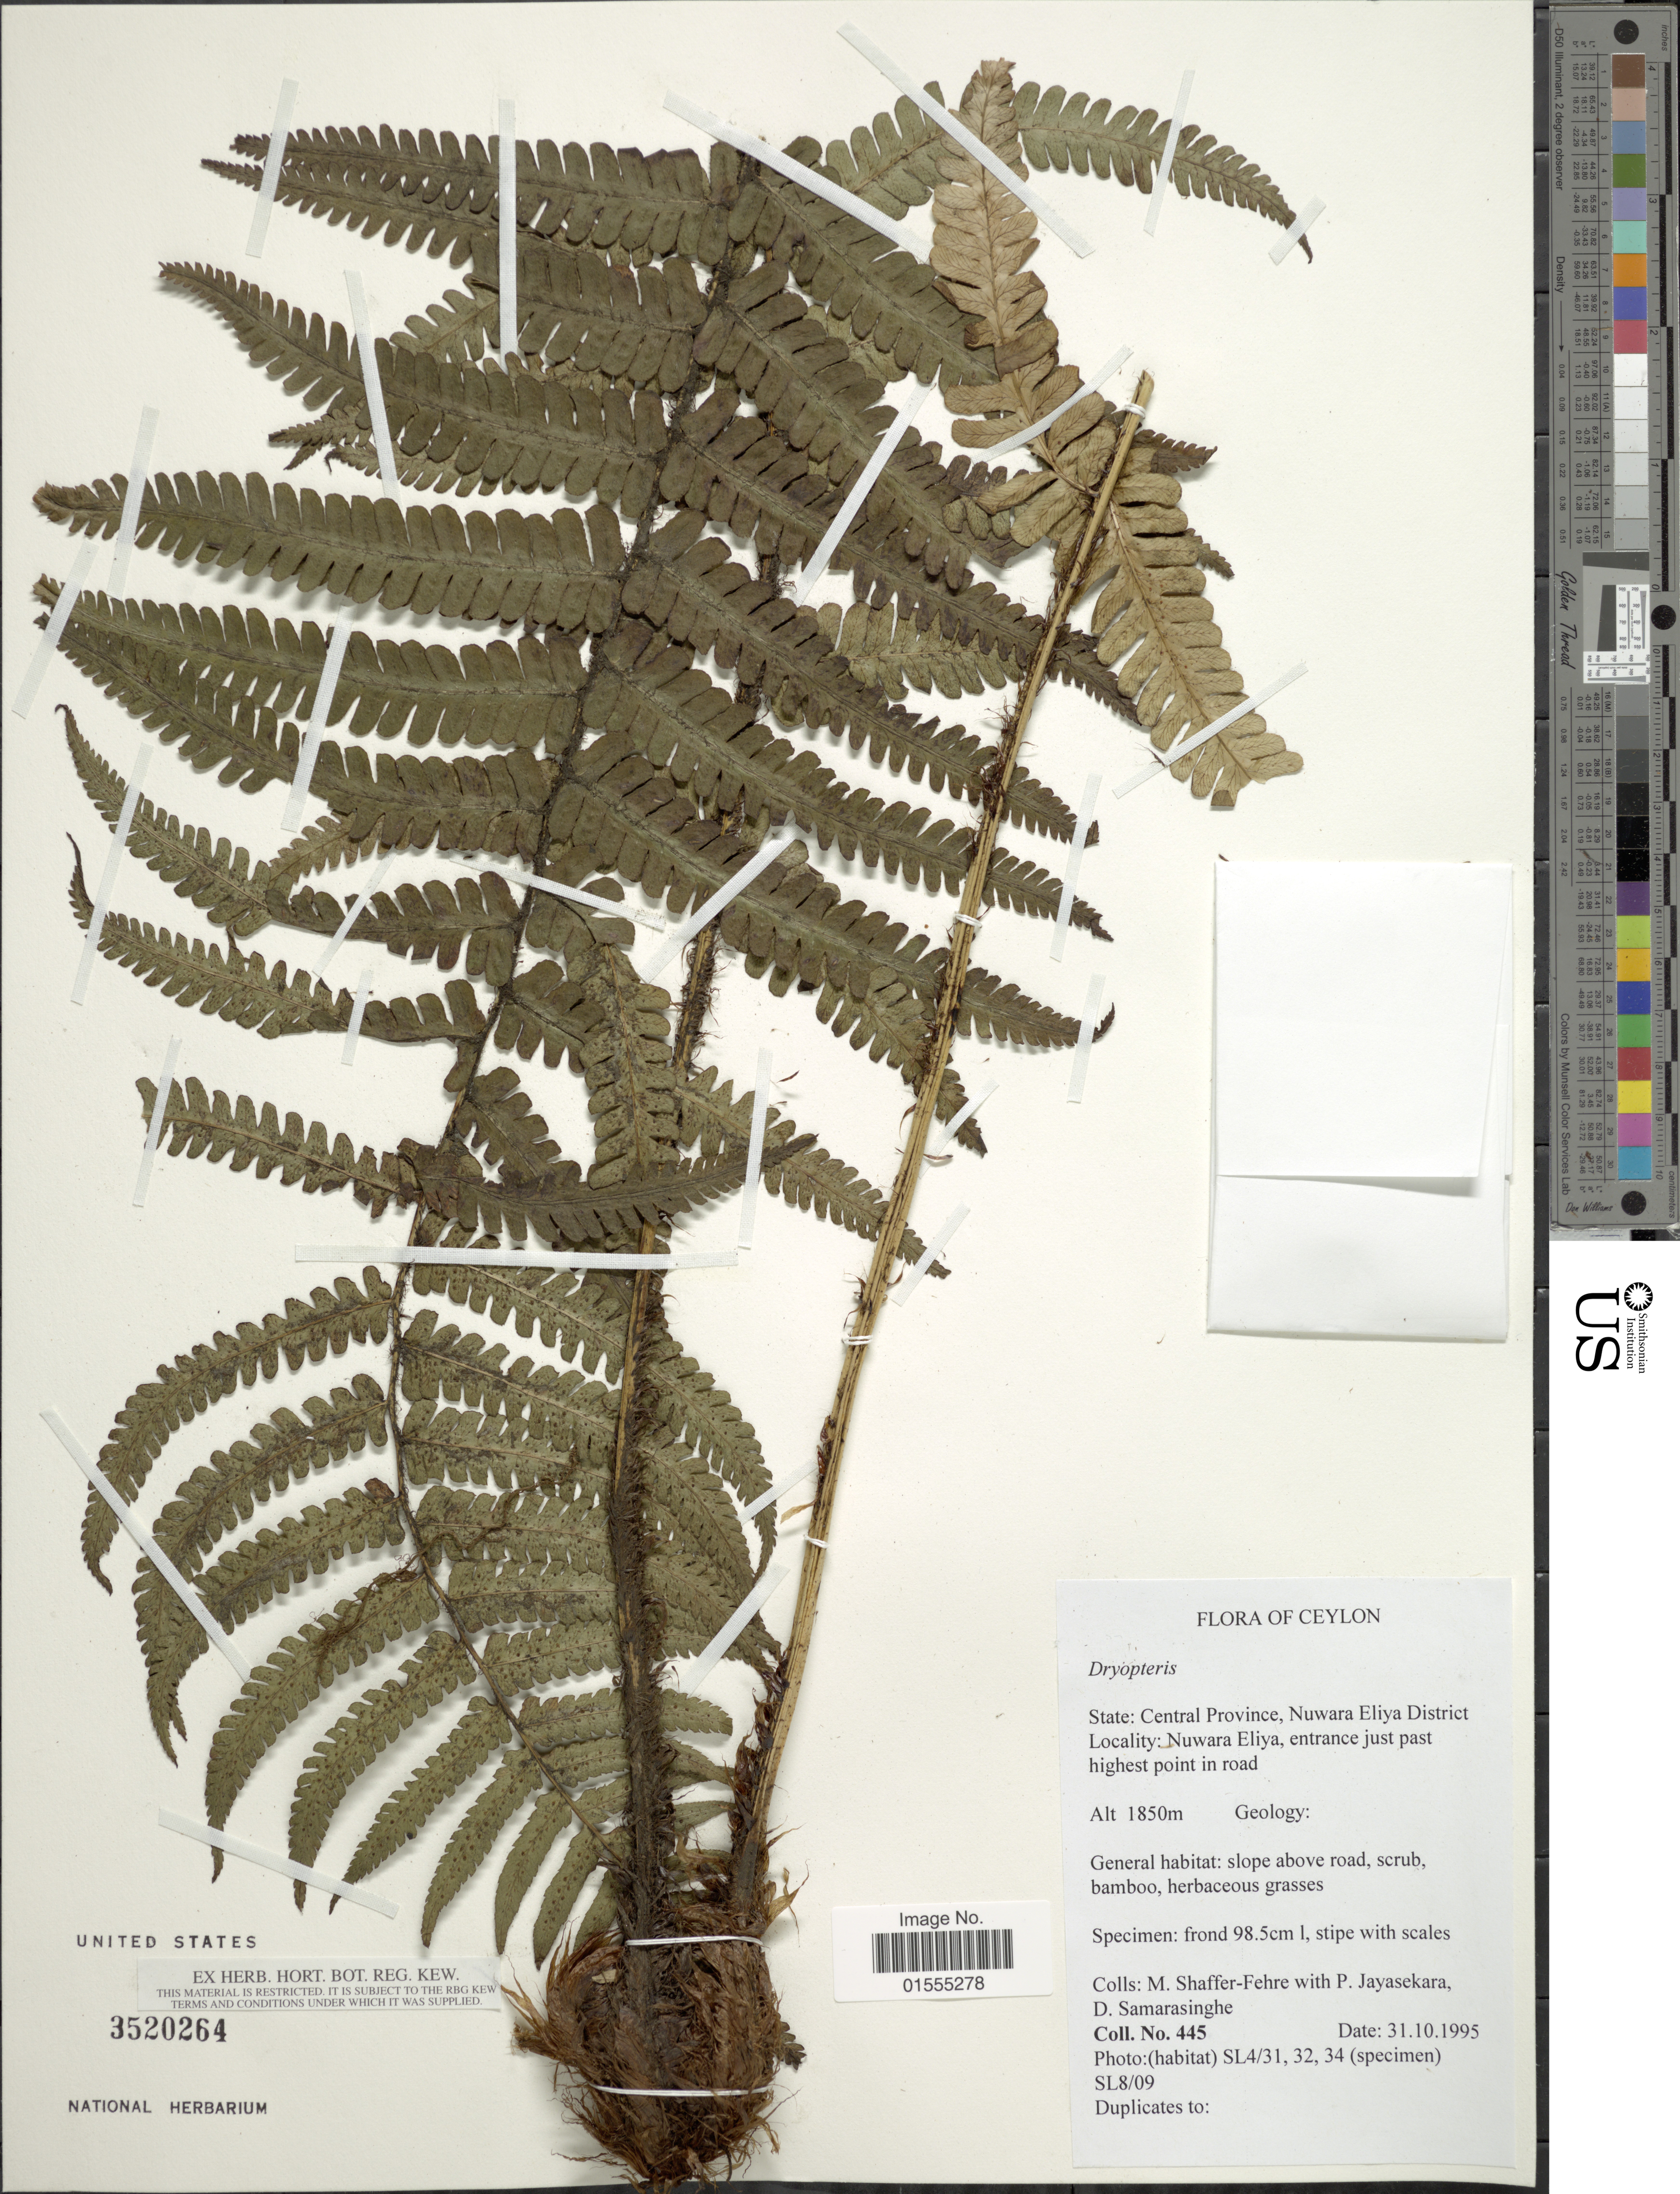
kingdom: Plantae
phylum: Tracheophyta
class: Polypodiopsida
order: Polypodiales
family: Dryopteridaceae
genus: Dryopteris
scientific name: Dryopteris sp.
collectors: M. Shaffer-Fehre, P. Jayasekera & D. Samarasinghe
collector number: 445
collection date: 1995-10-31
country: Sri Lanka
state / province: Central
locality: Nuwara Eliya District, Nuwara Eliya, entrance just past highest point in road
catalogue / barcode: US 3520264